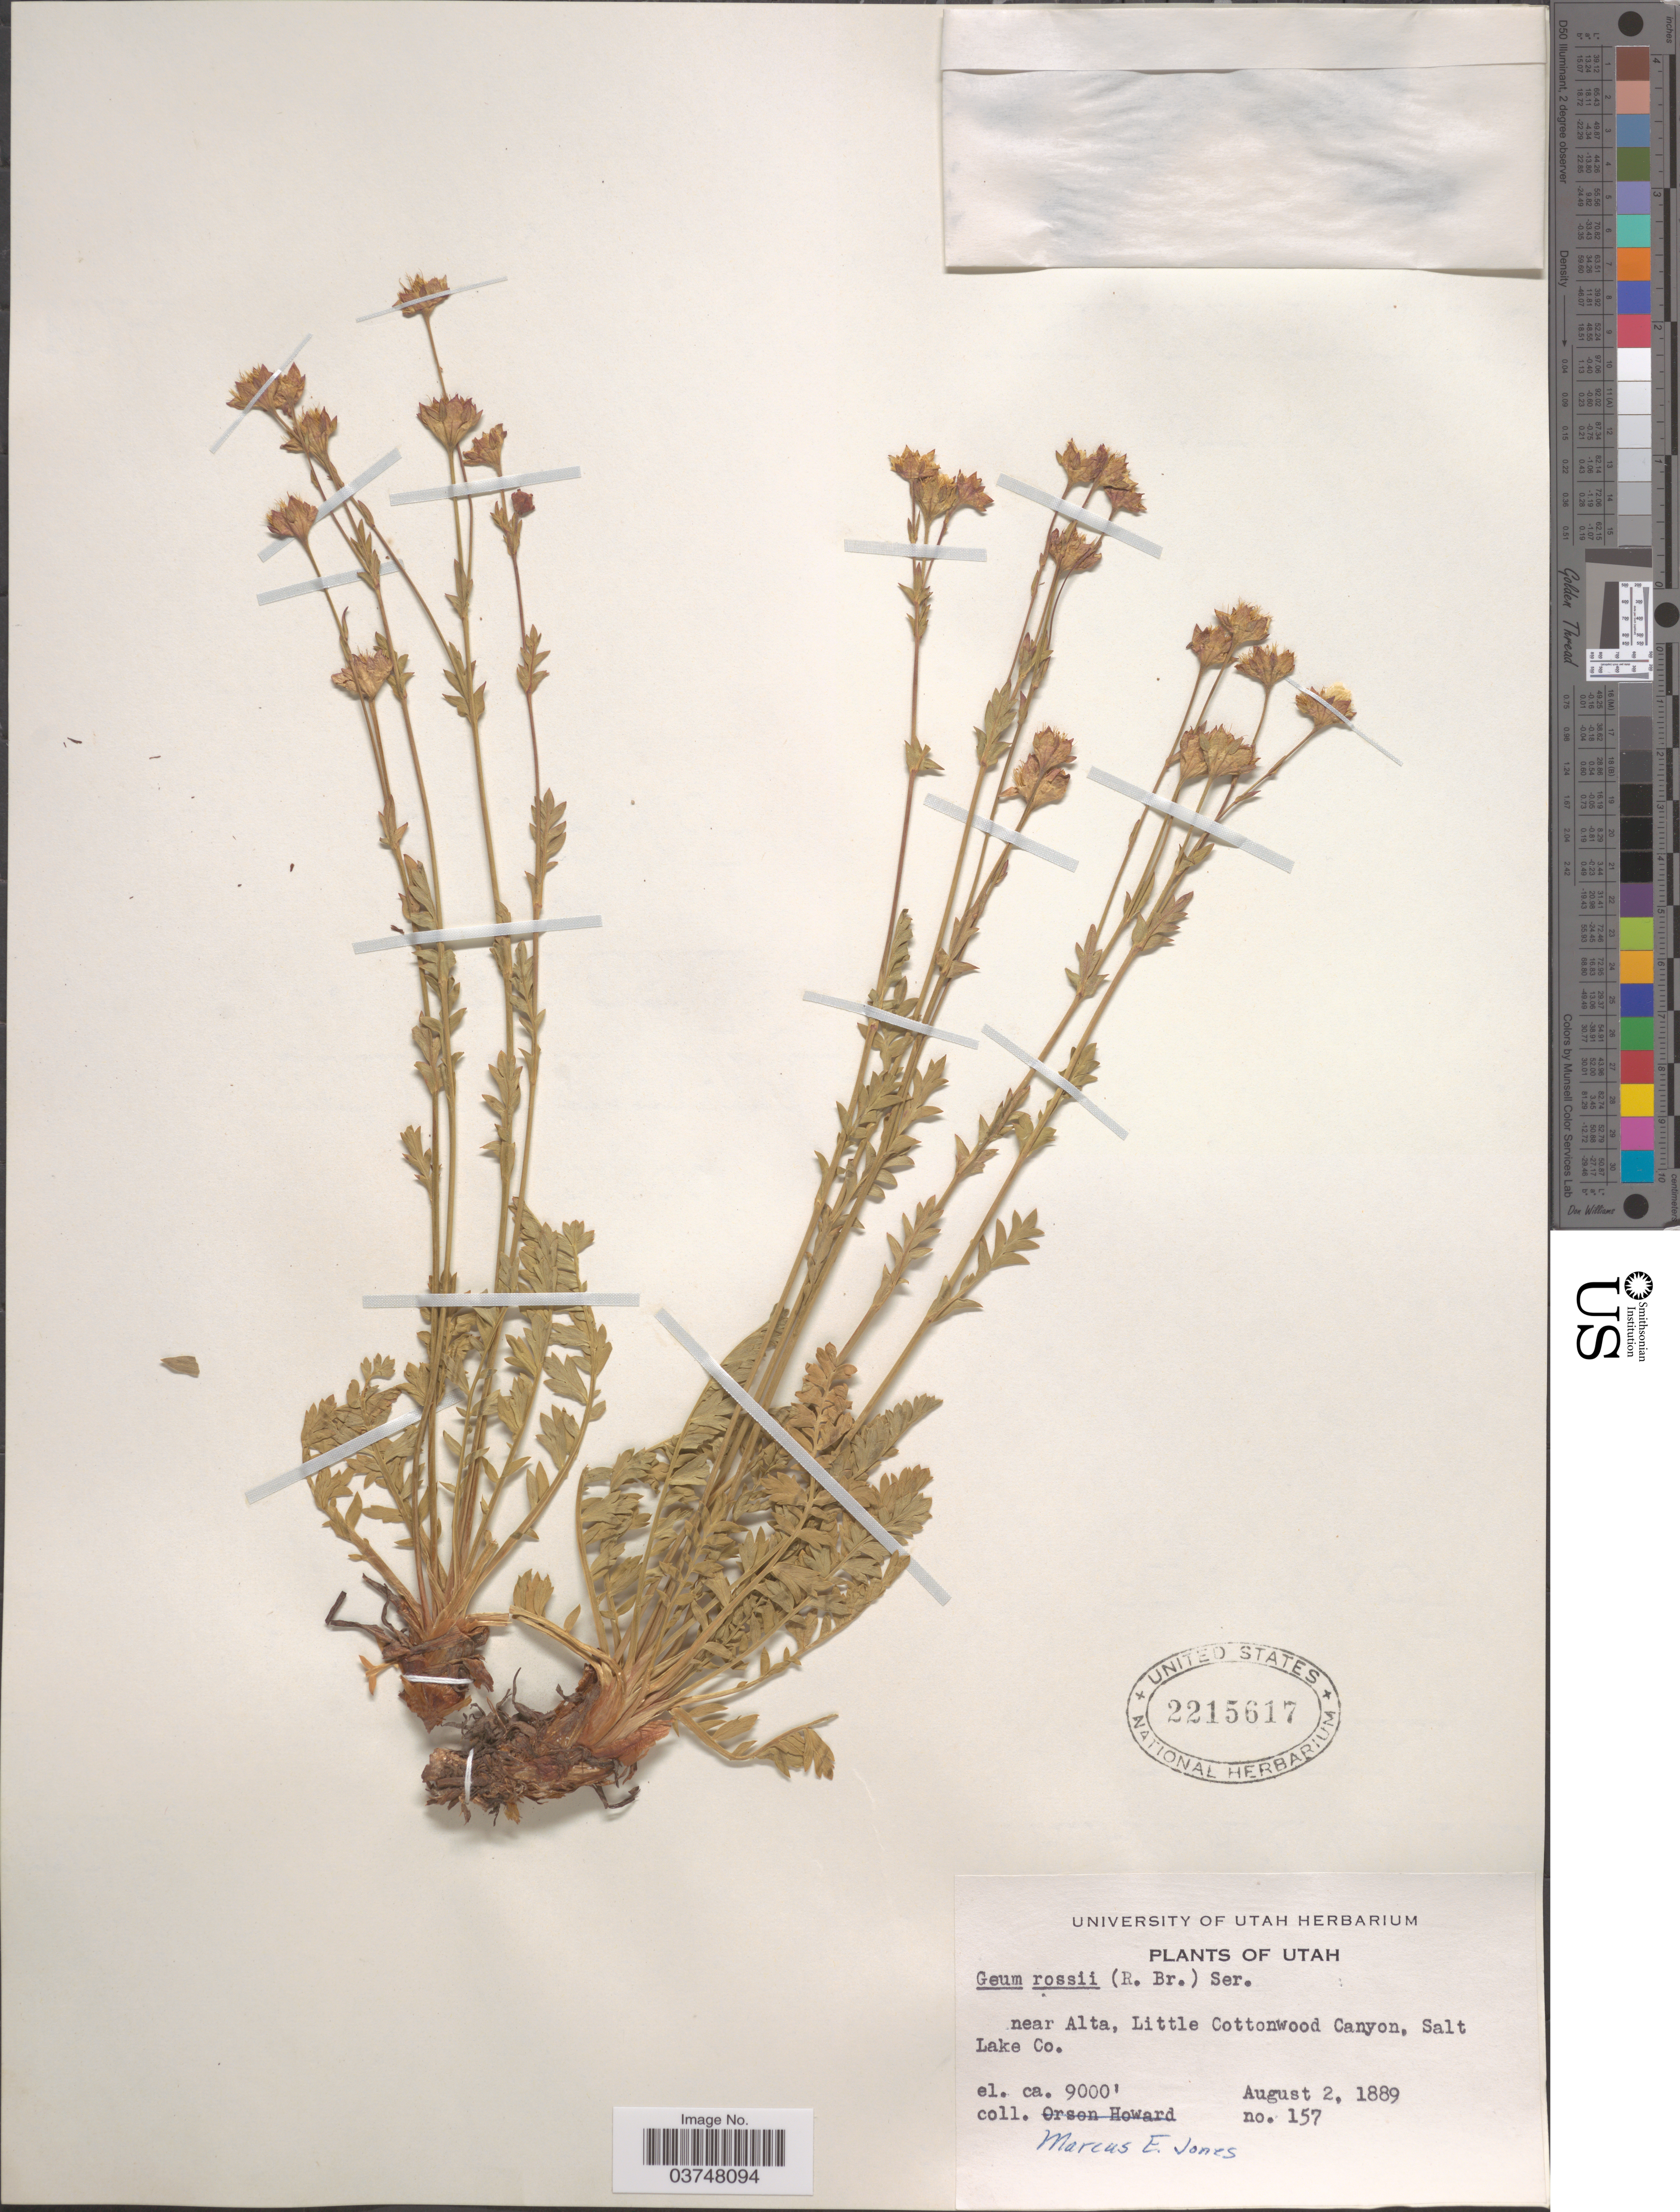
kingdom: Plantae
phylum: Tracheophyta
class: Magnoliopsida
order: Rosales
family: Rosaceae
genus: Acomastylis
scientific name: Acomastylis rossii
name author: (R. Br.) Greene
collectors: M. E. Jones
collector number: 157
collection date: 1889-08-02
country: United States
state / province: Utah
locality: Near Alta, Little Cottonwood Canyon, Salt Lake Co.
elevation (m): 2743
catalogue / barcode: US 2215617